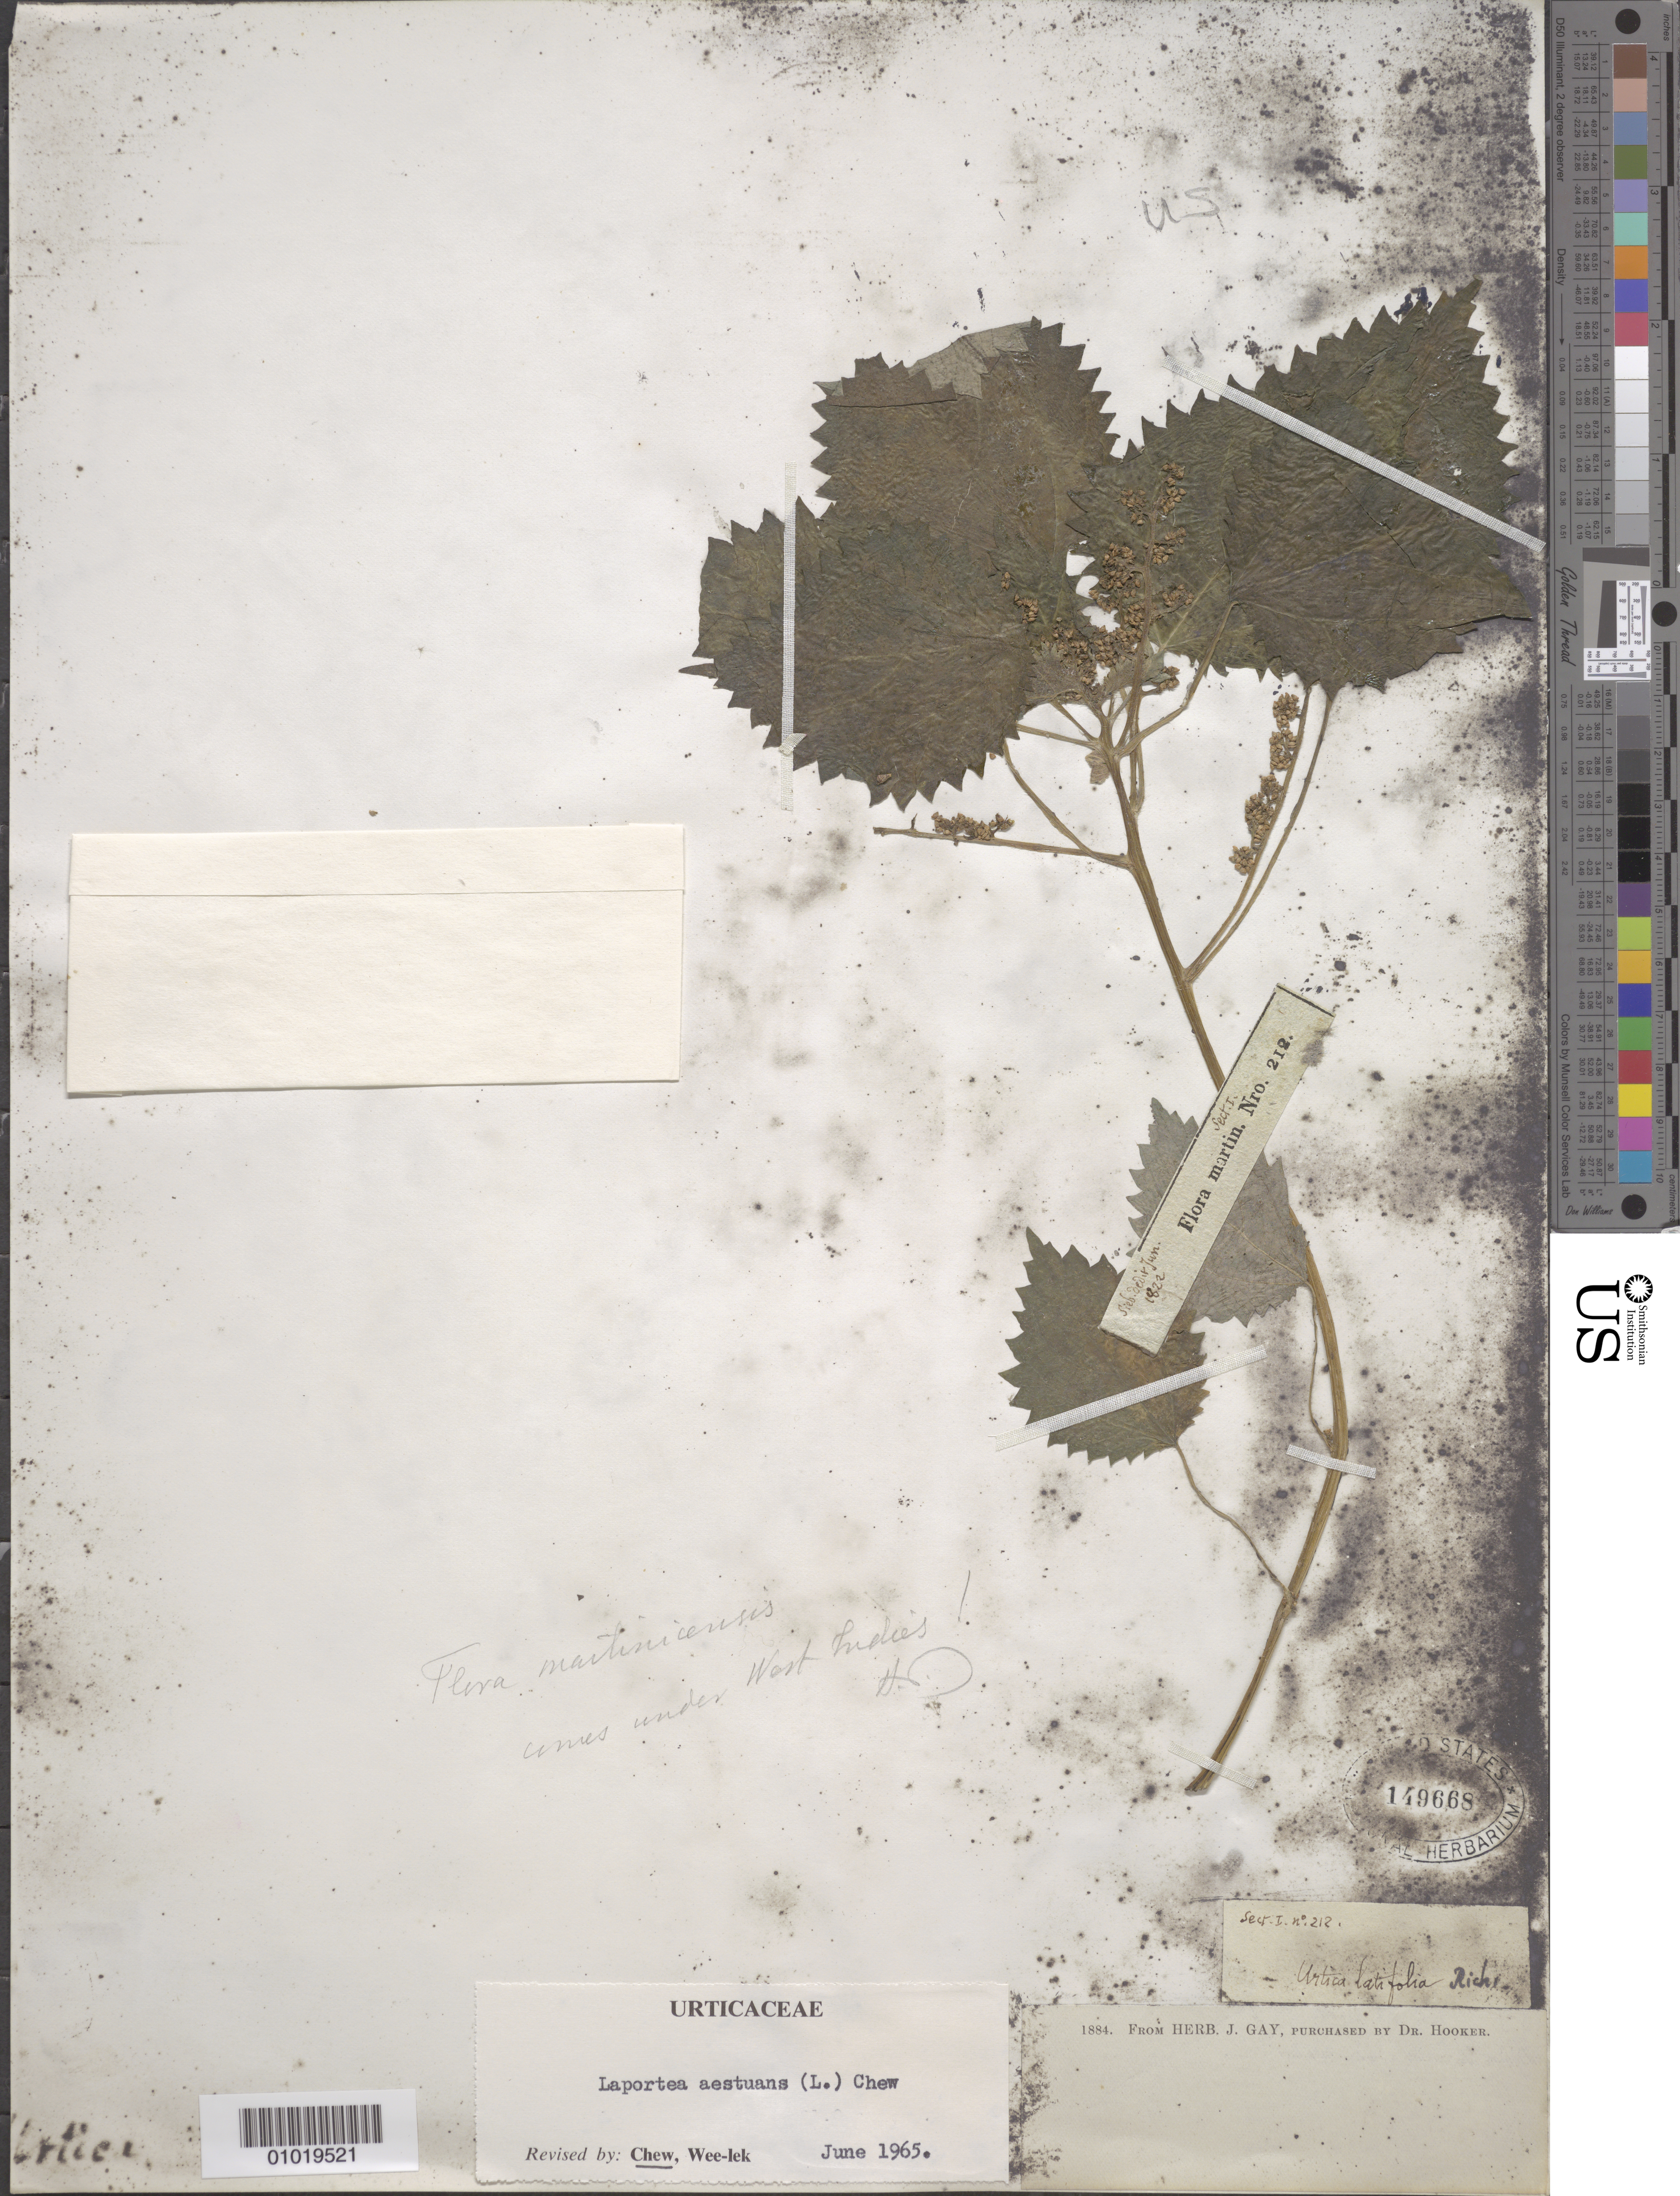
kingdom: Plantae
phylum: Tracheophyta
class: Magnoliopsida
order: Rosales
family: Urticaceae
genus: Laportea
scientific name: Laportea aestuans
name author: (L.) Chew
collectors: J. Gay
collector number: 212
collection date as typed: Jun 1822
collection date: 1822-06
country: Martinique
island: Martinique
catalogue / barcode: US 149668